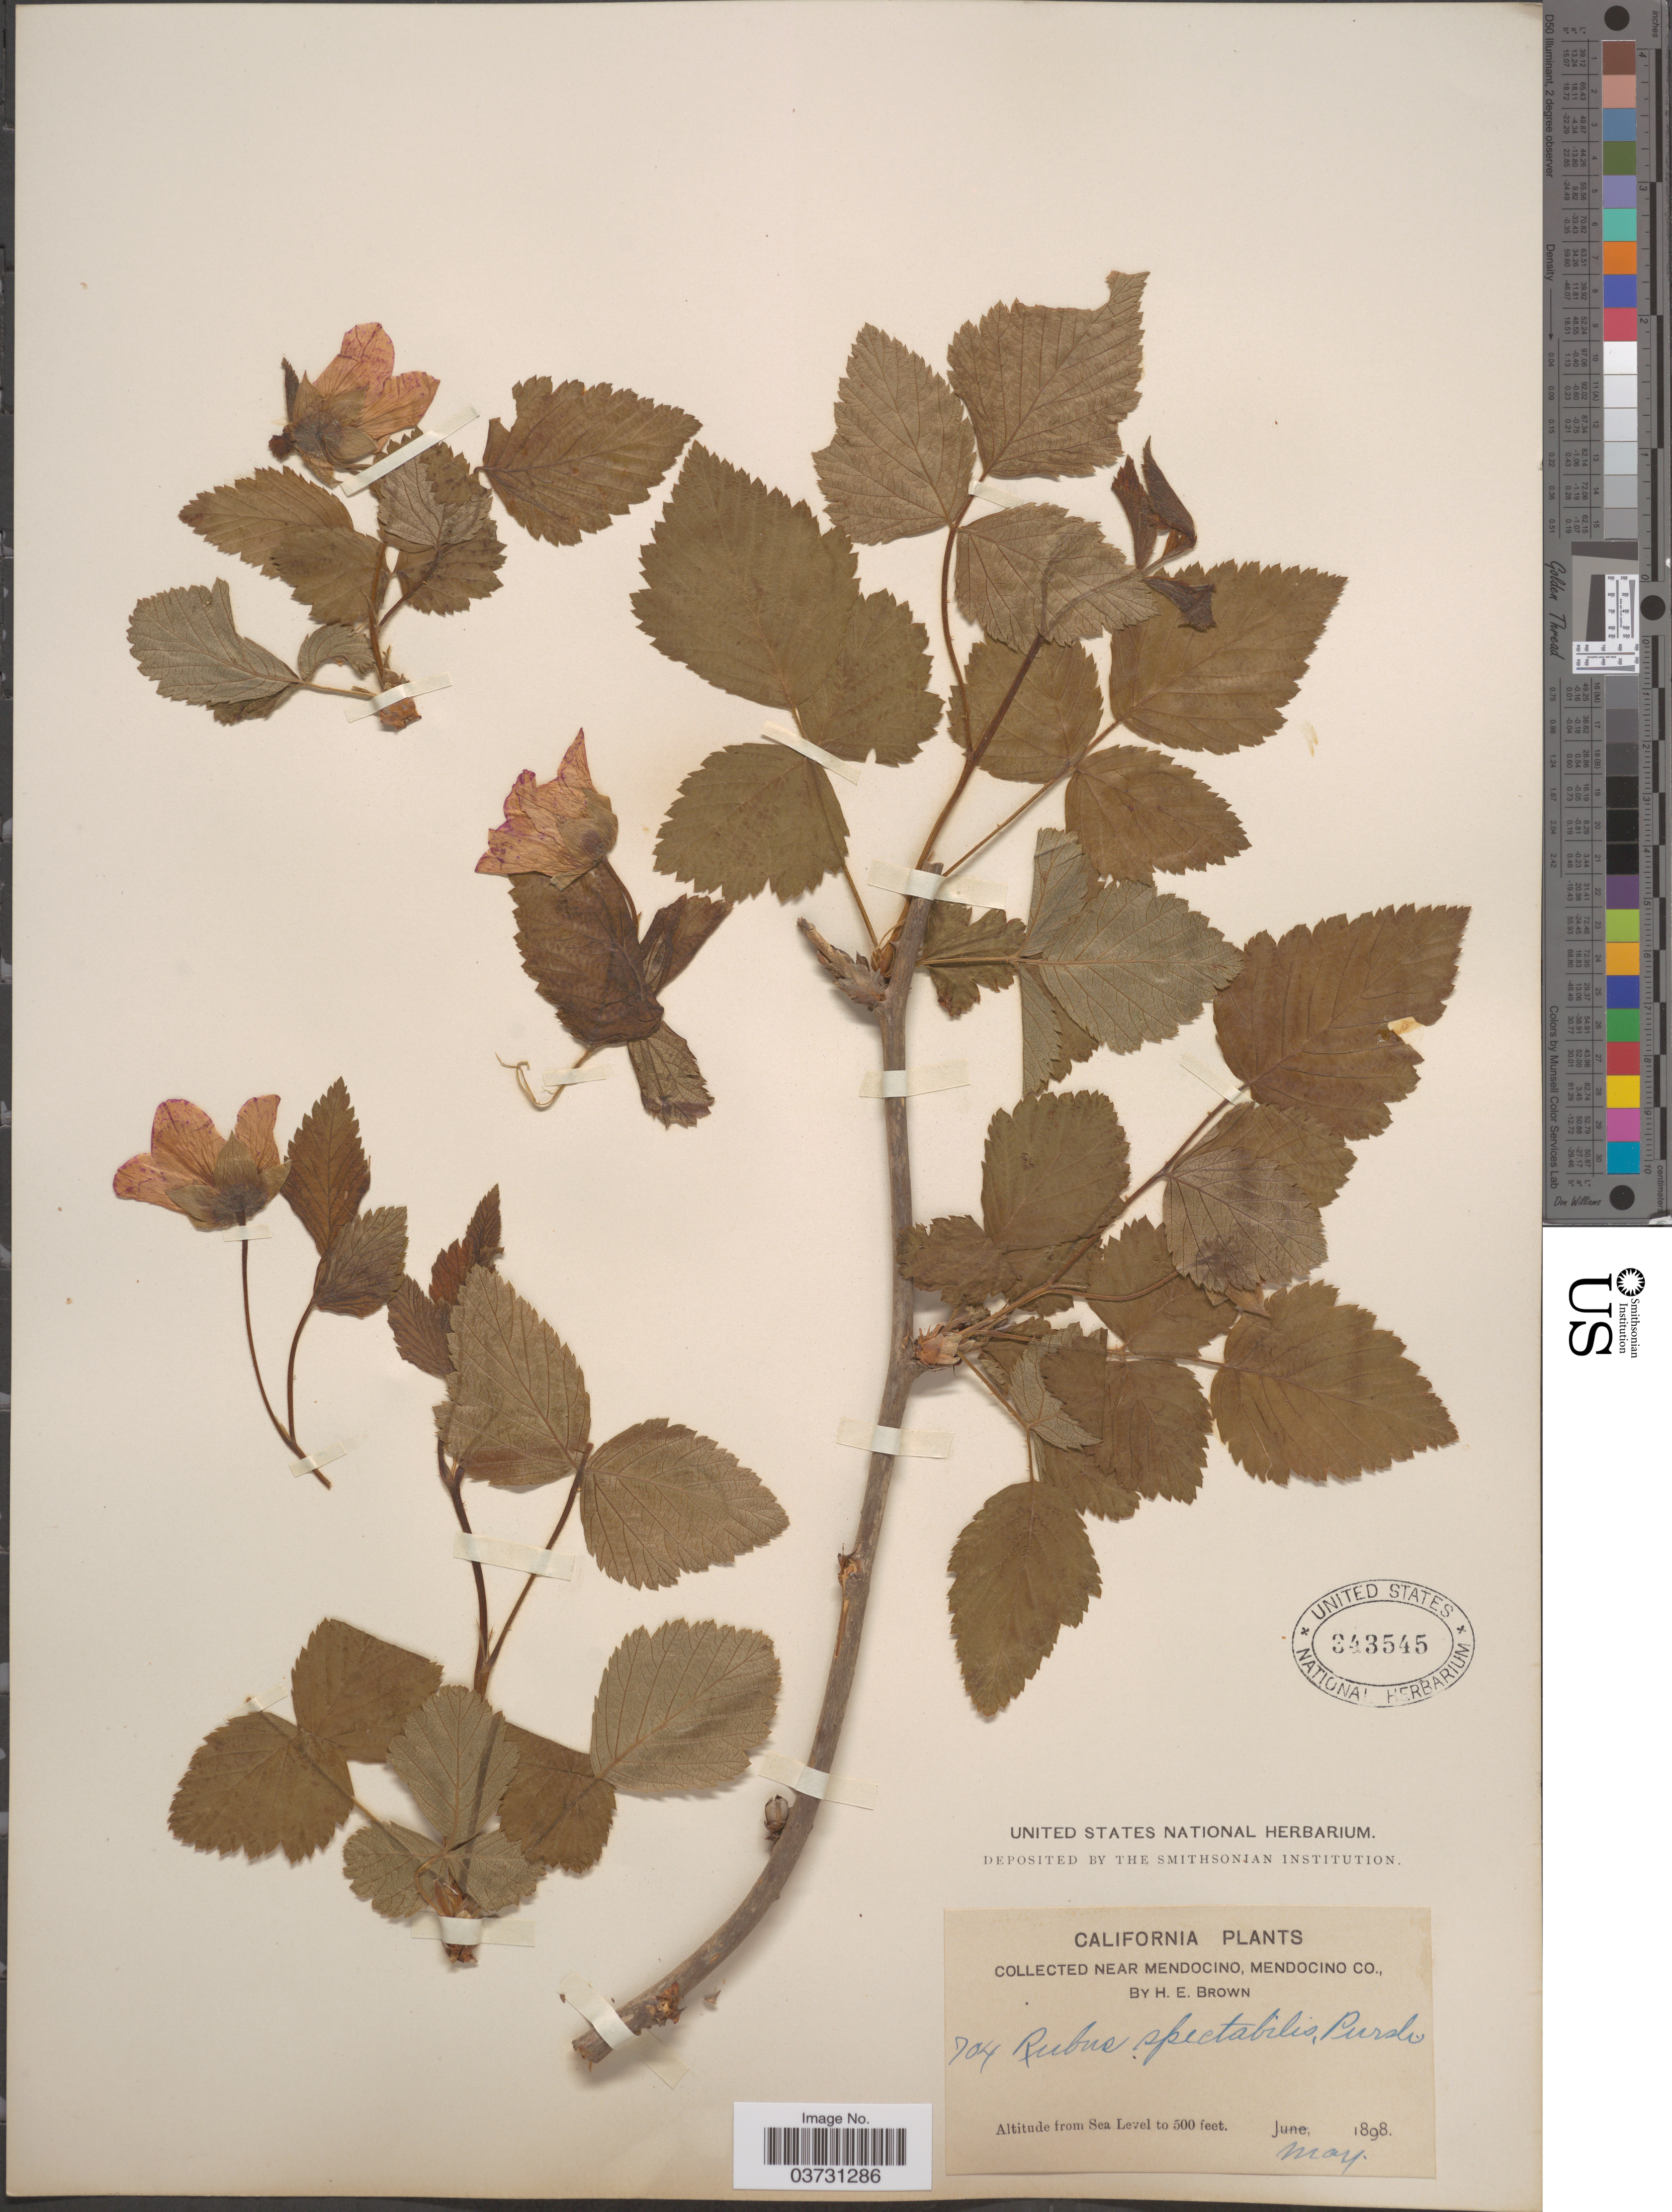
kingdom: Plantae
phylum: Tracheophyta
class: Magnoliopsida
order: Rosales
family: Rosaceae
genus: Rubus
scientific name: Rubus spectabilis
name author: Pursh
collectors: H. E. Brown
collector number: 704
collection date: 1898-05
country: United States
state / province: California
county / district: Mendocino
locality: Near Mendocino, Mendocino Co.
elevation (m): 0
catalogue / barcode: US 343545